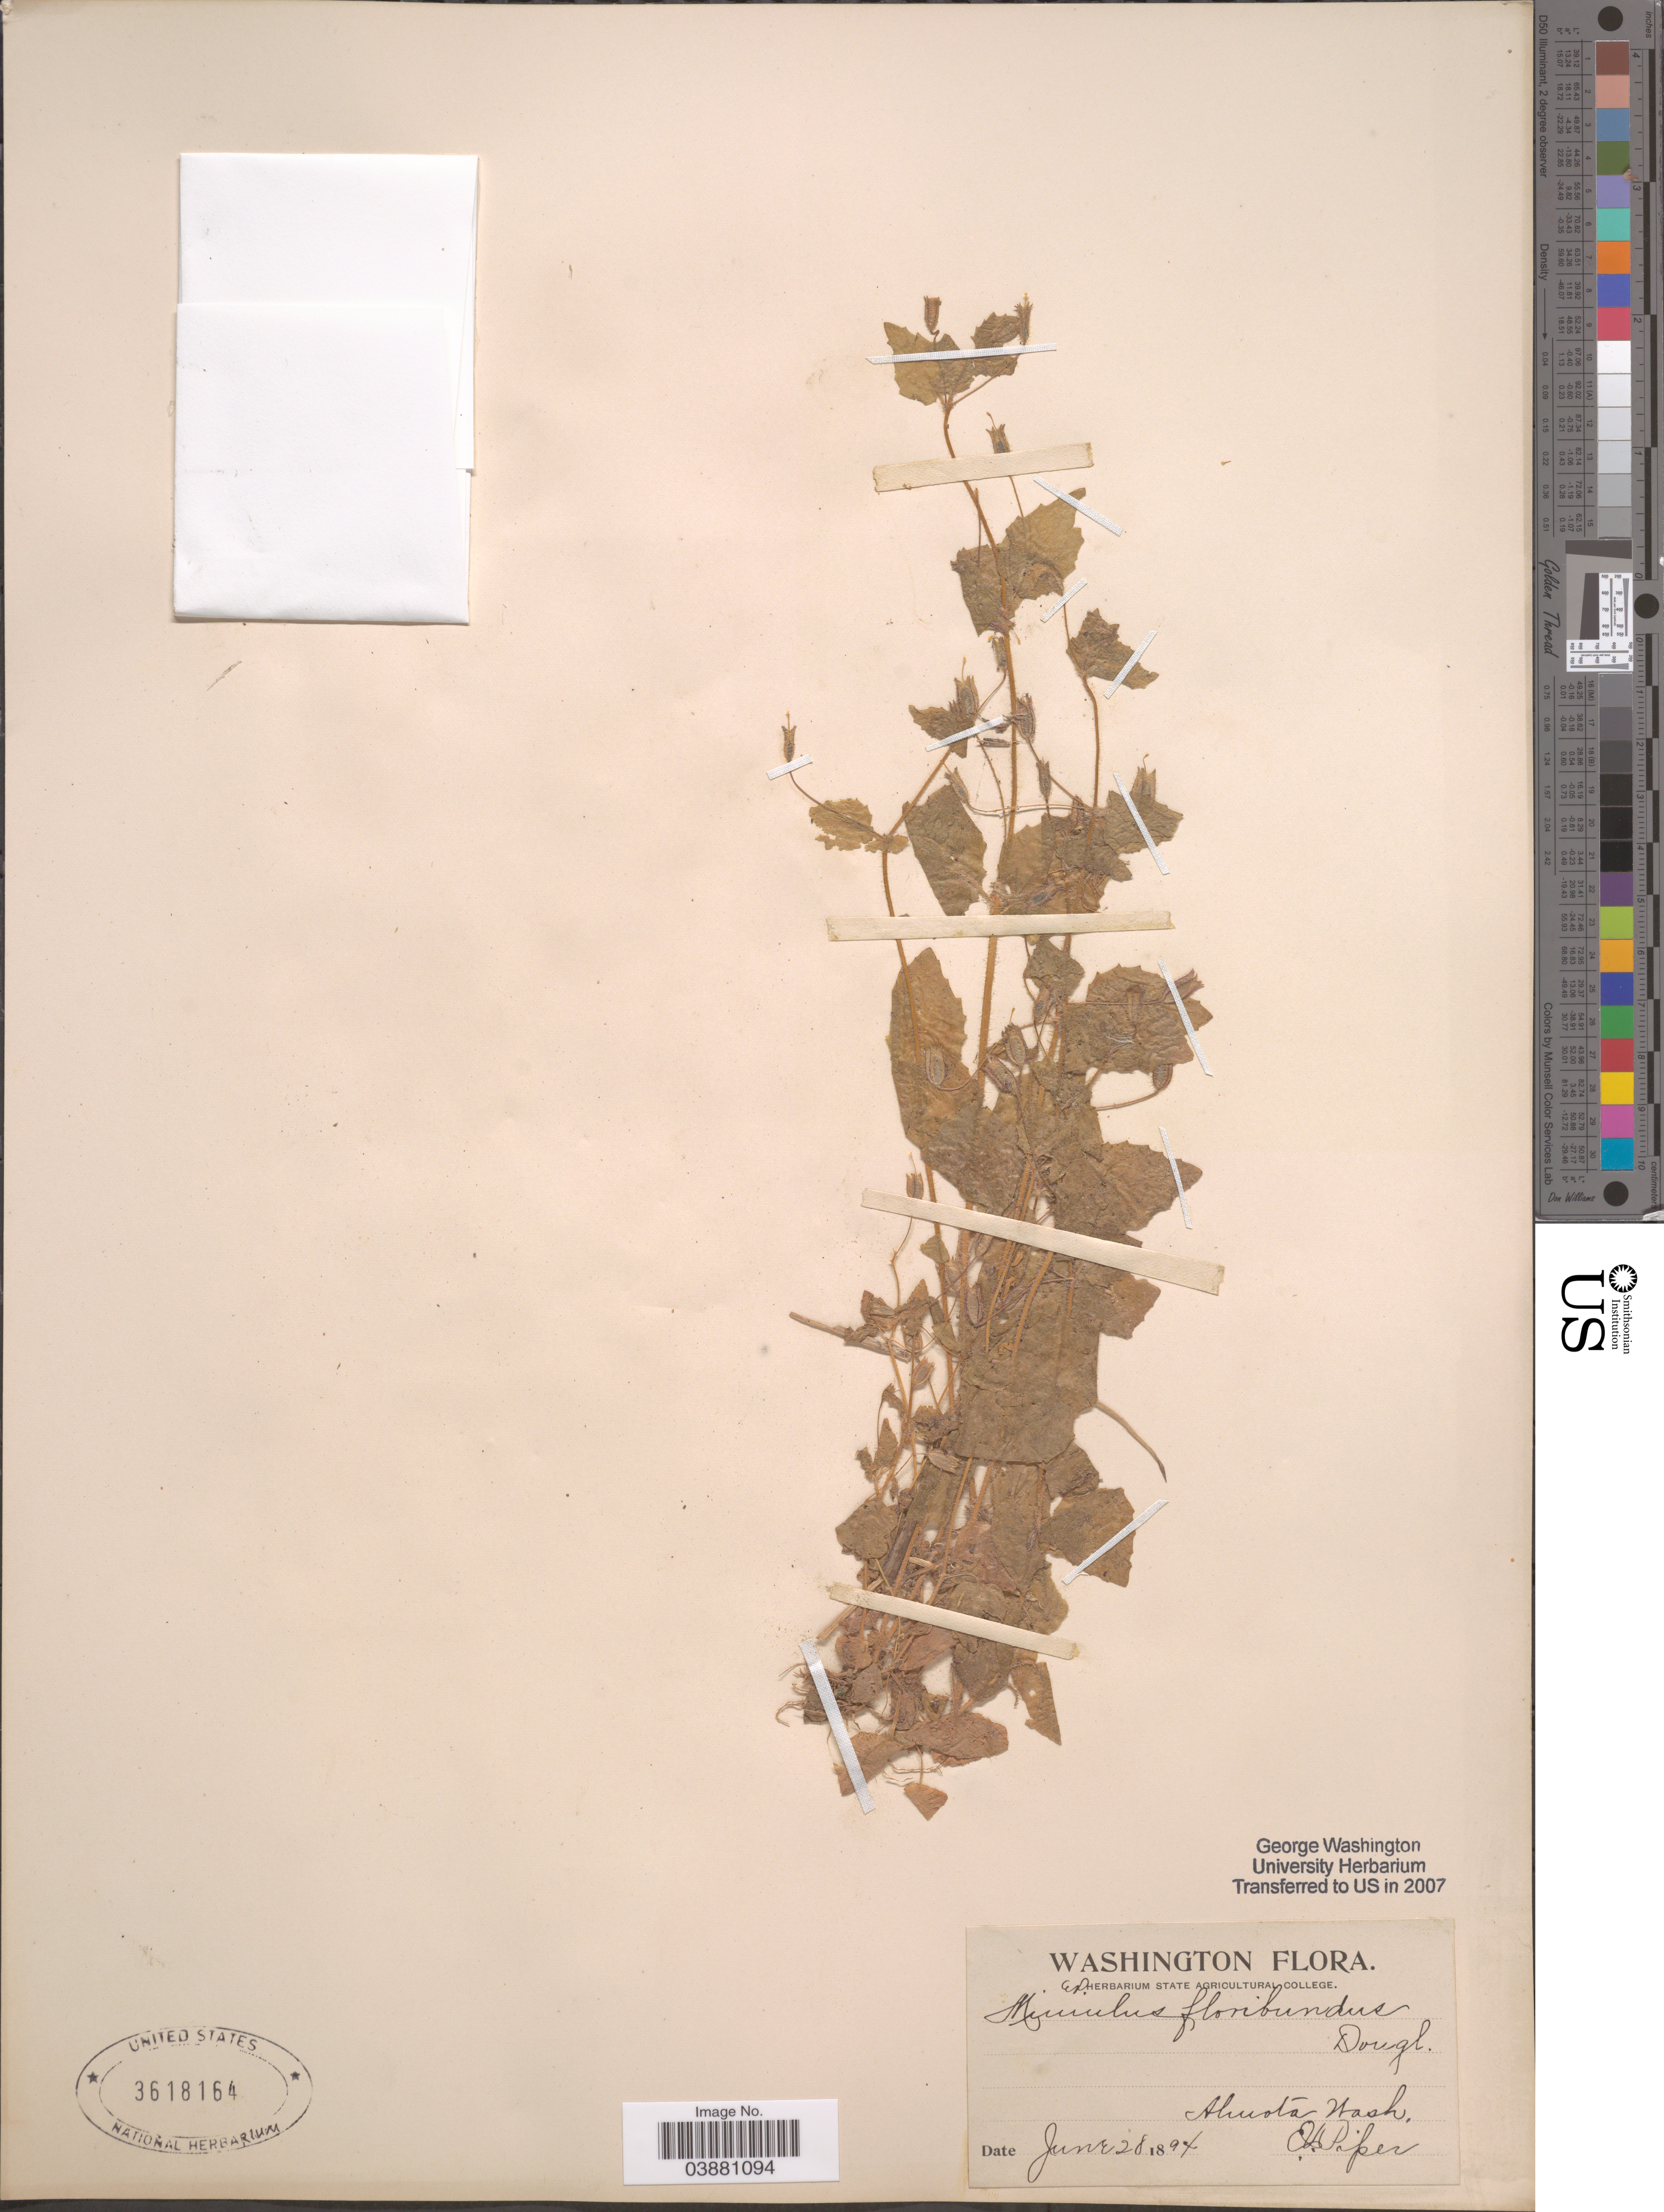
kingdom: Plantae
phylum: Tracheophyta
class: Magnoliopsida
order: Lamiales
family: Phrymaceae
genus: Mimulus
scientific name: Mimulus floribundus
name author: Douglas ex Lindl.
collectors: O. Piper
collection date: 1894-06-28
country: United States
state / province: Washington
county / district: Whitman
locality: Almota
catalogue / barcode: US 3618164